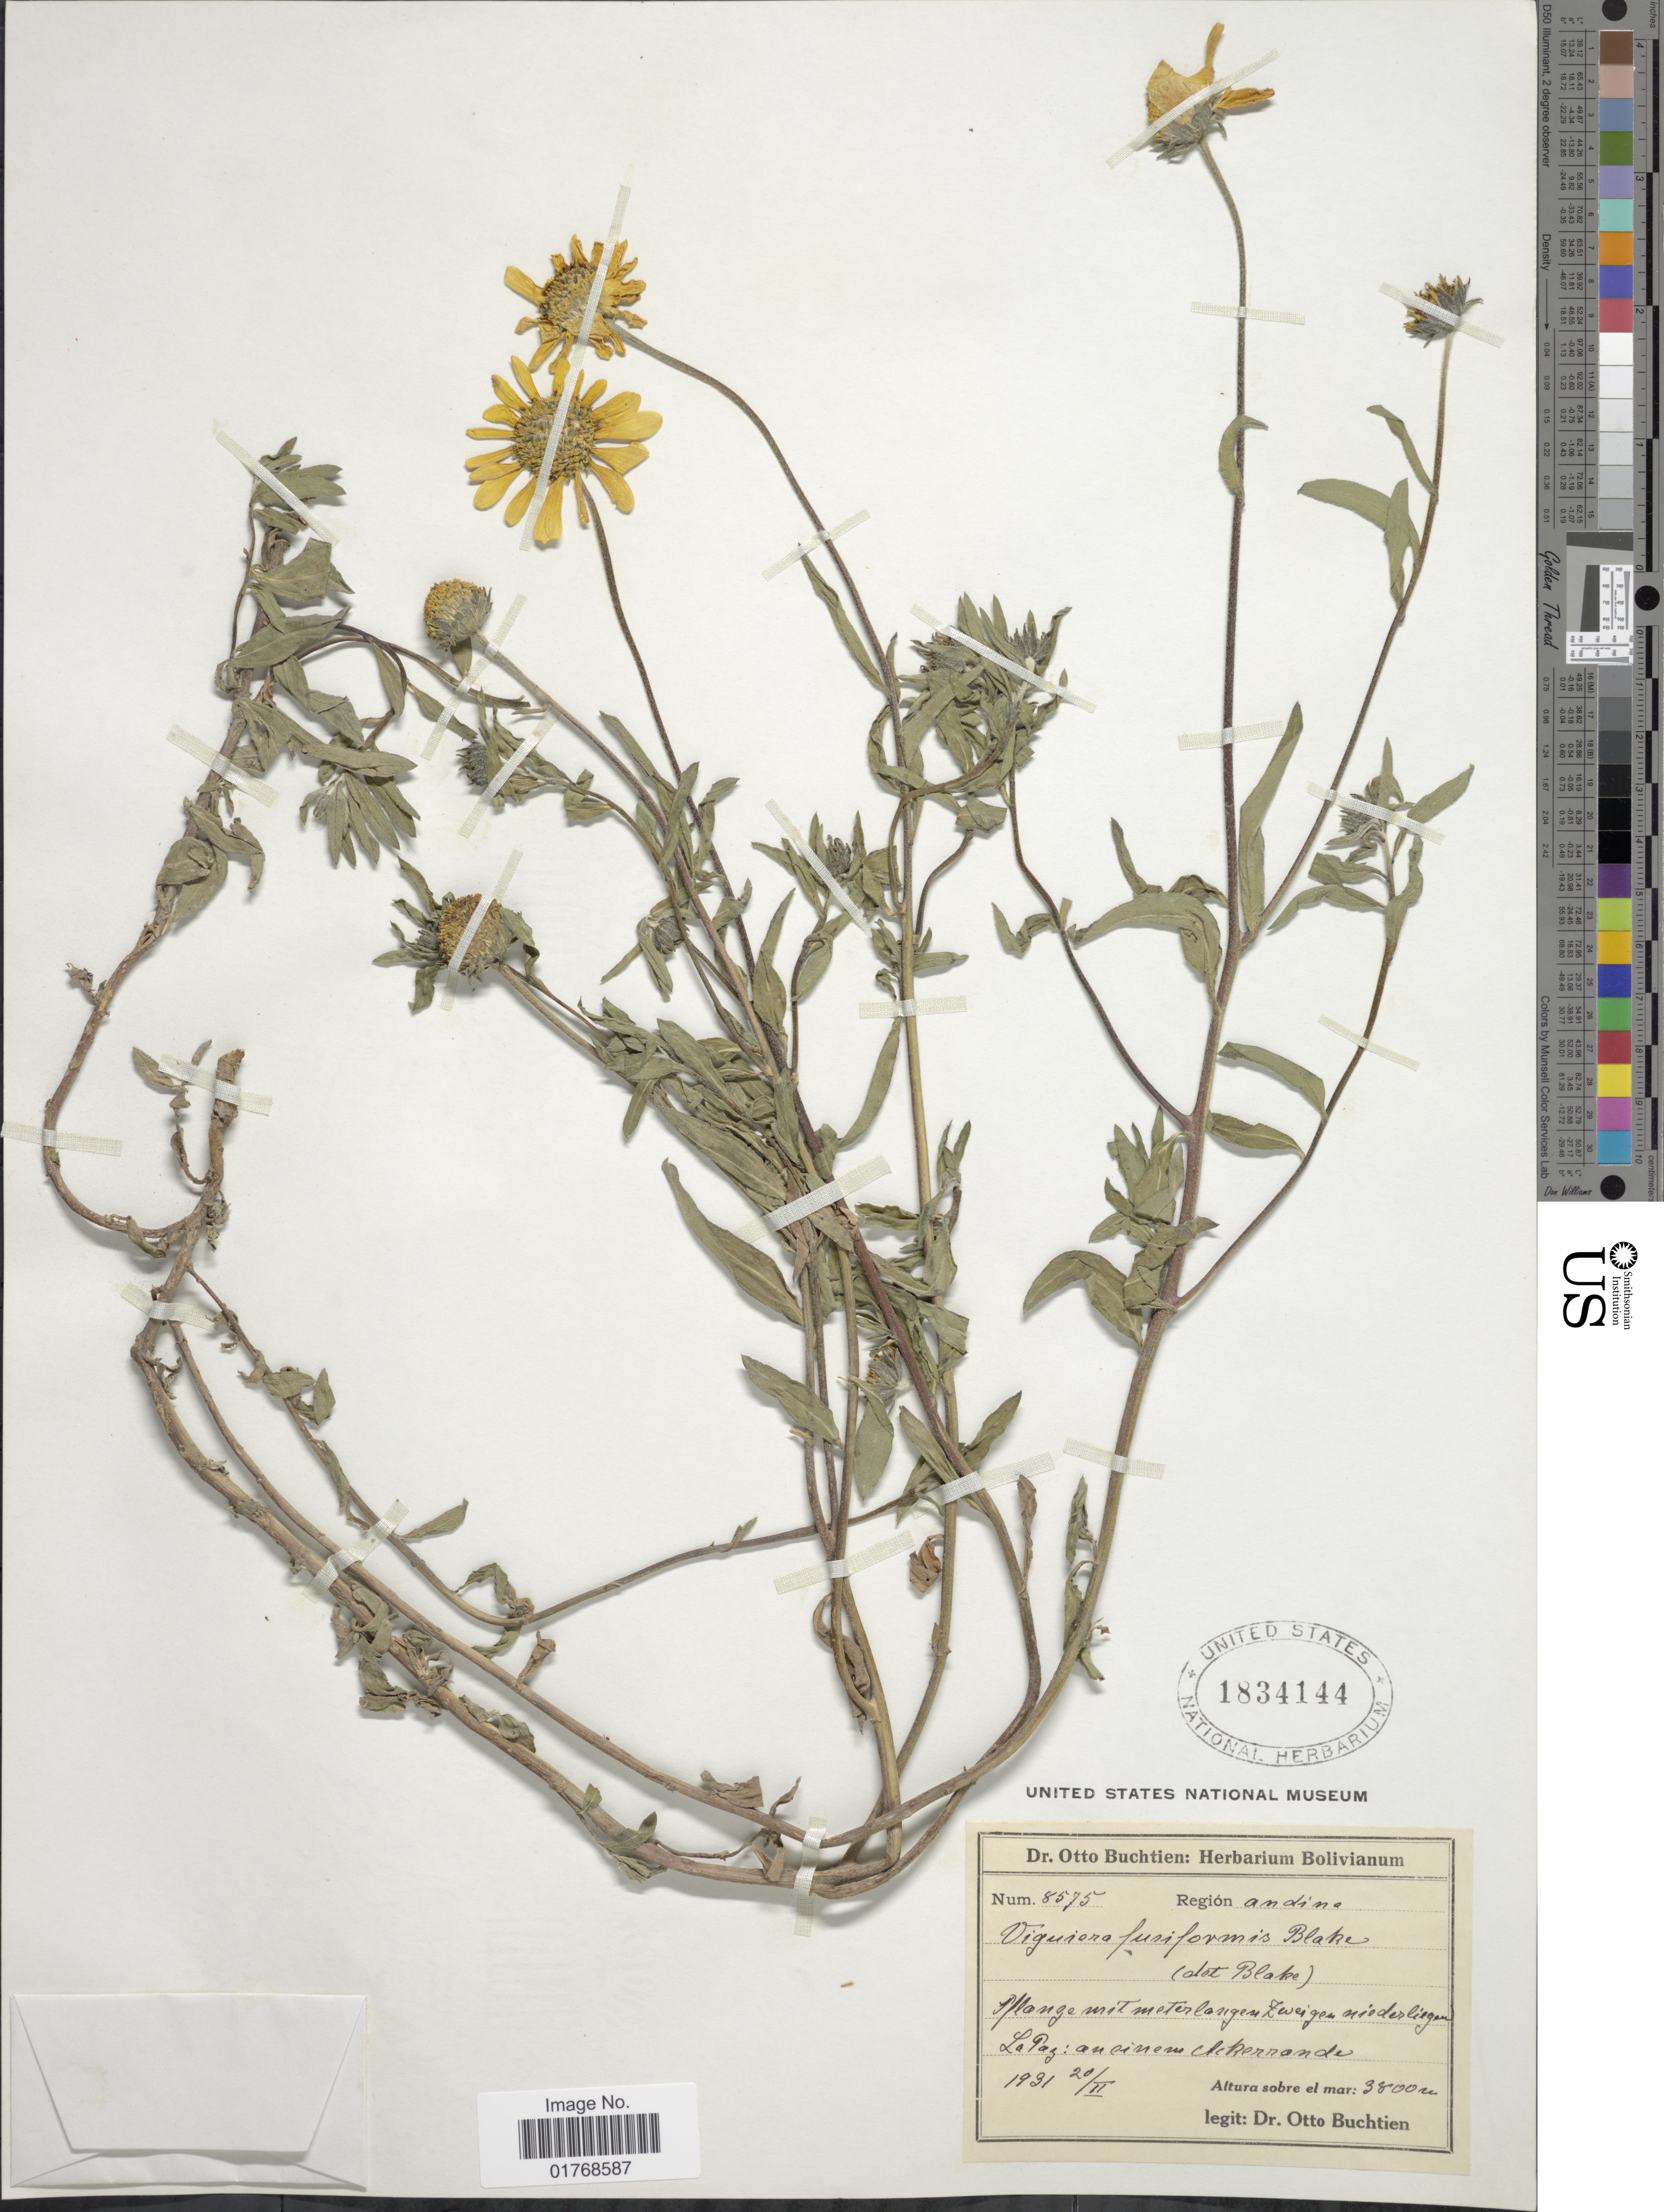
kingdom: Plantae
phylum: Tracheophyta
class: Magnoliopsida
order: Asterales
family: Asteraceae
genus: Viguiera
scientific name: Viguiera fusiformis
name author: S.F. Blake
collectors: O. Buchtien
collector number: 8575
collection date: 1931-02-20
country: Bolivia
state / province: La Paz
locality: Región andina, an einem Ackerrand (on a field edge)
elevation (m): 3800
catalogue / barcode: US 1834144